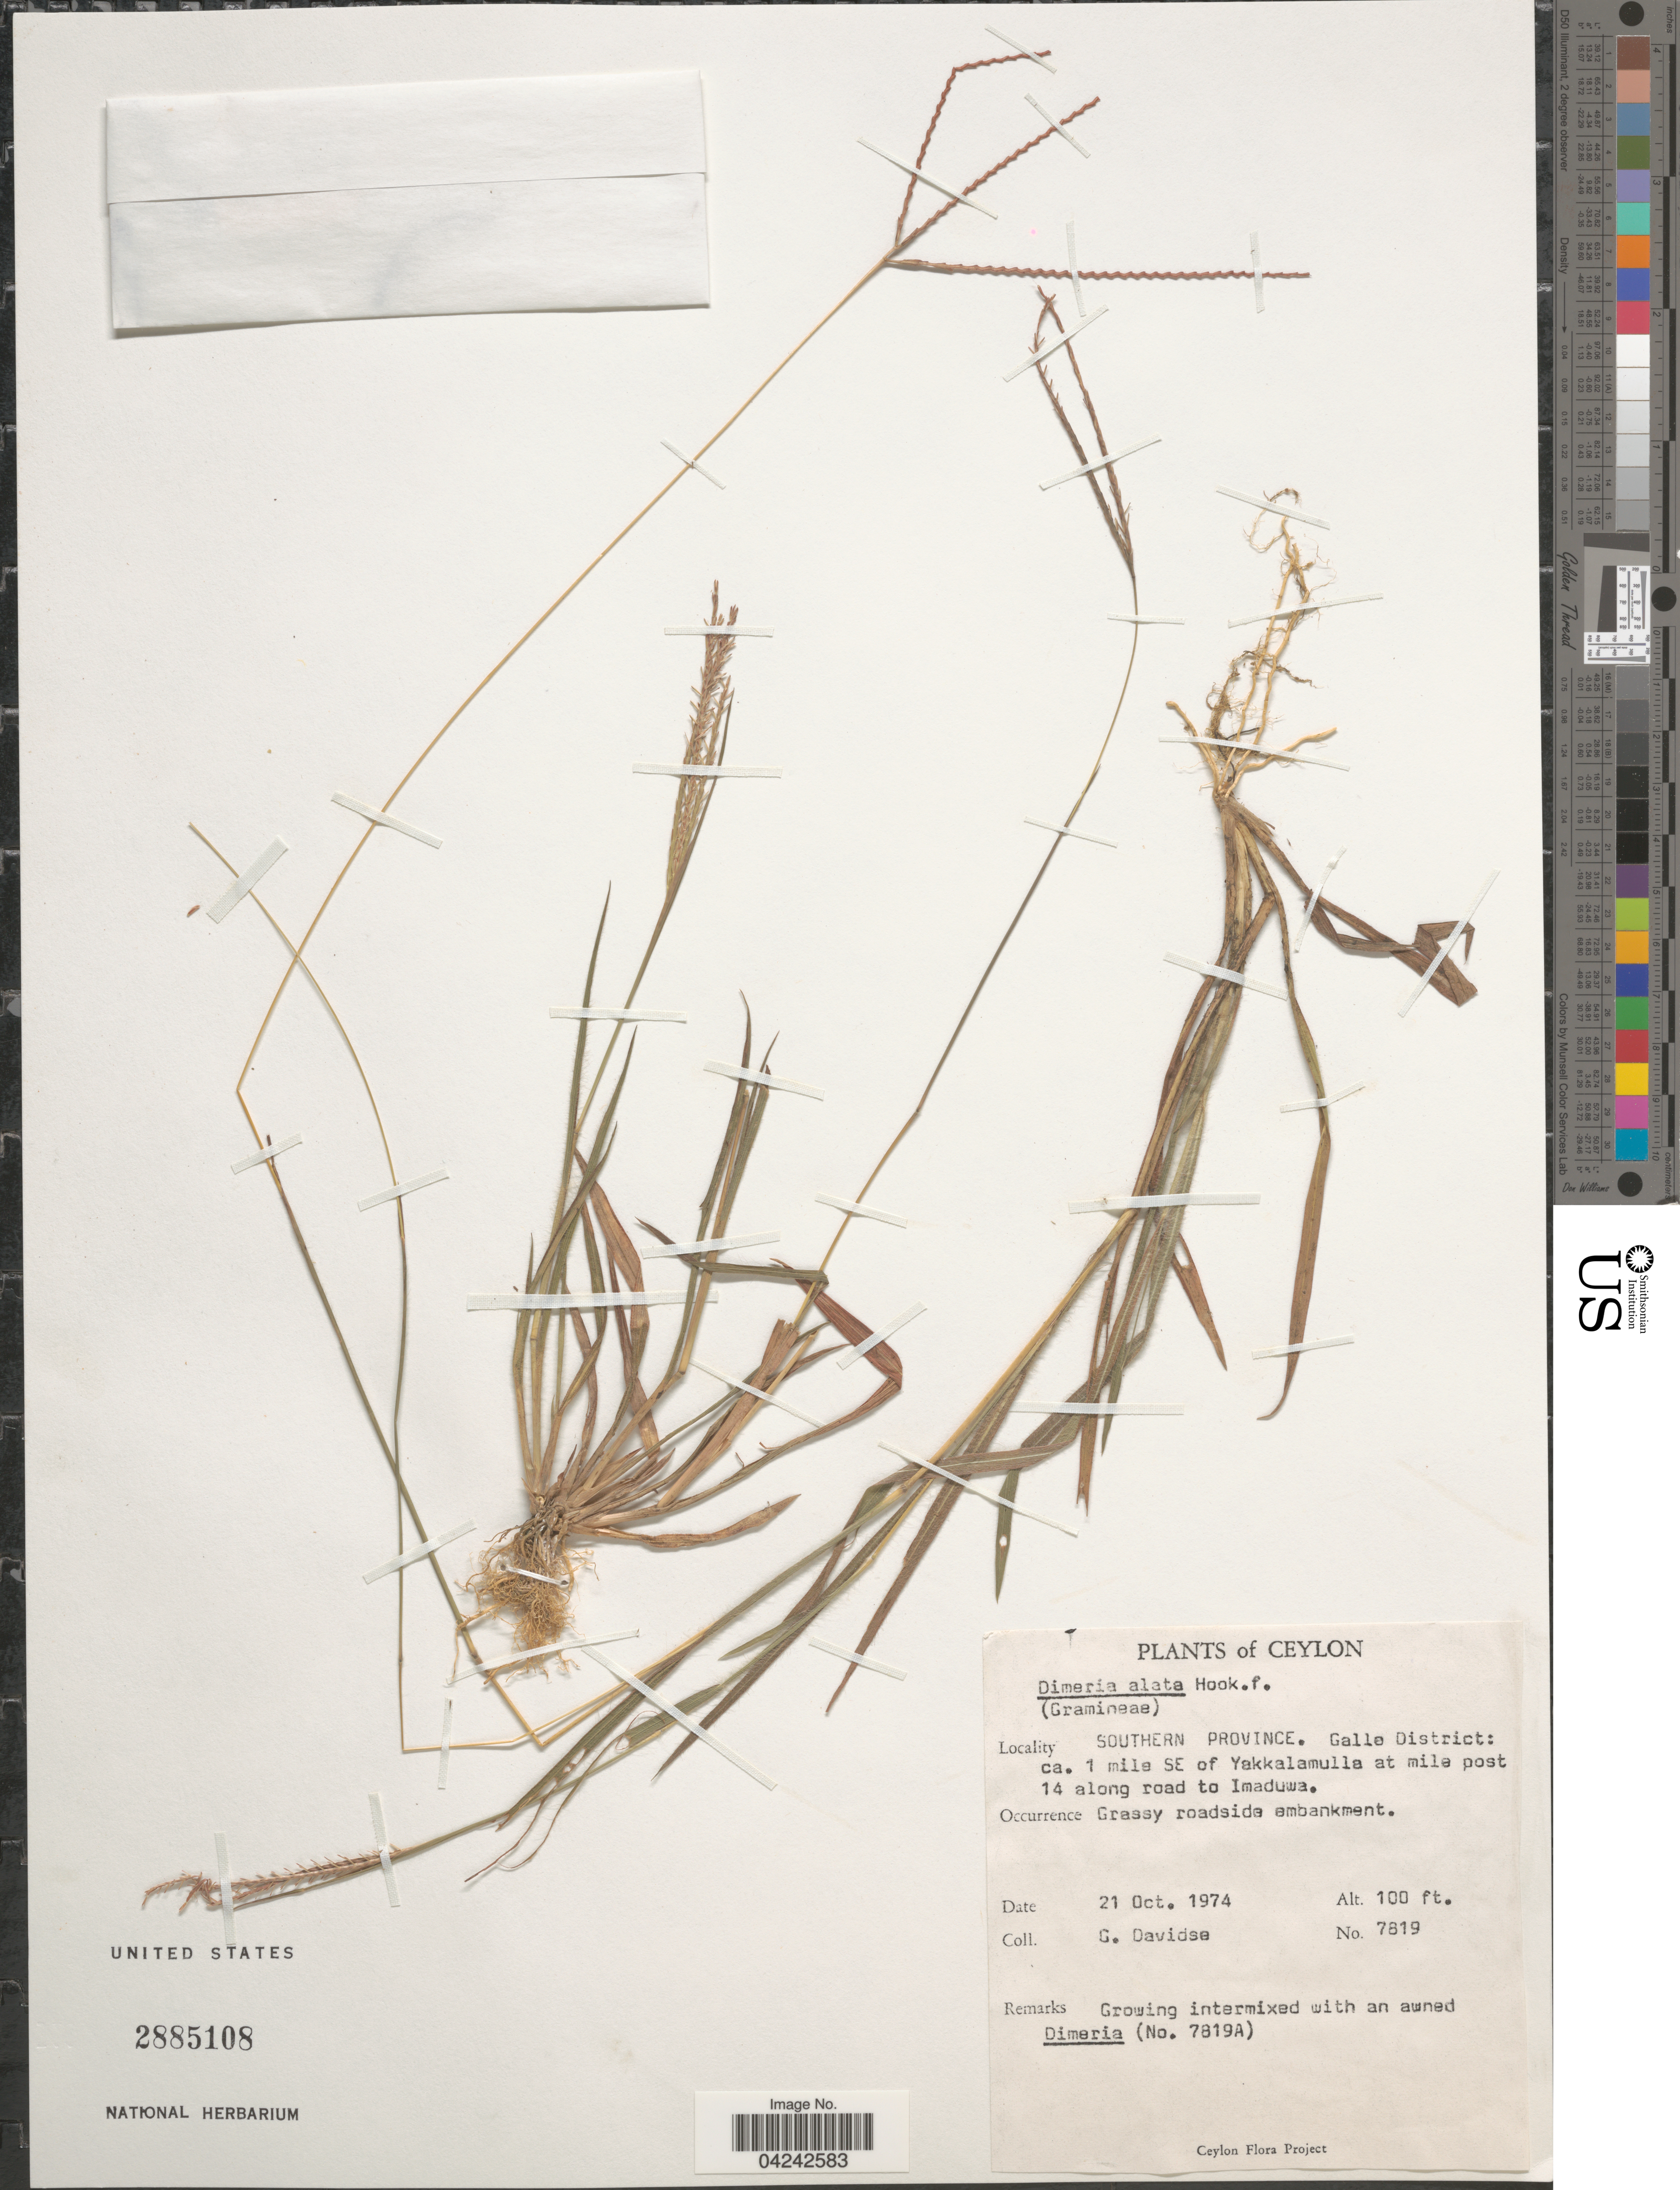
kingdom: Plantae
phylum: Tracheophyta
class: Liliopsida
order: Poales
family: Poaceae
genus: Dimeria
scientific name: Dimeria lehmannii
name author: Hack.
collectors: G. Davidse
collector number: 7819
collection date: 1974-10-21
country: Sri Lanka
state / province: Southern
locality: Ceylon. Southern Province. Galle District: ca. 1 mile SE of Yakkalamulla at mile post 14 along road to Imaduwa.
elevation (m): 30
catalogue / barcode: US 2885108